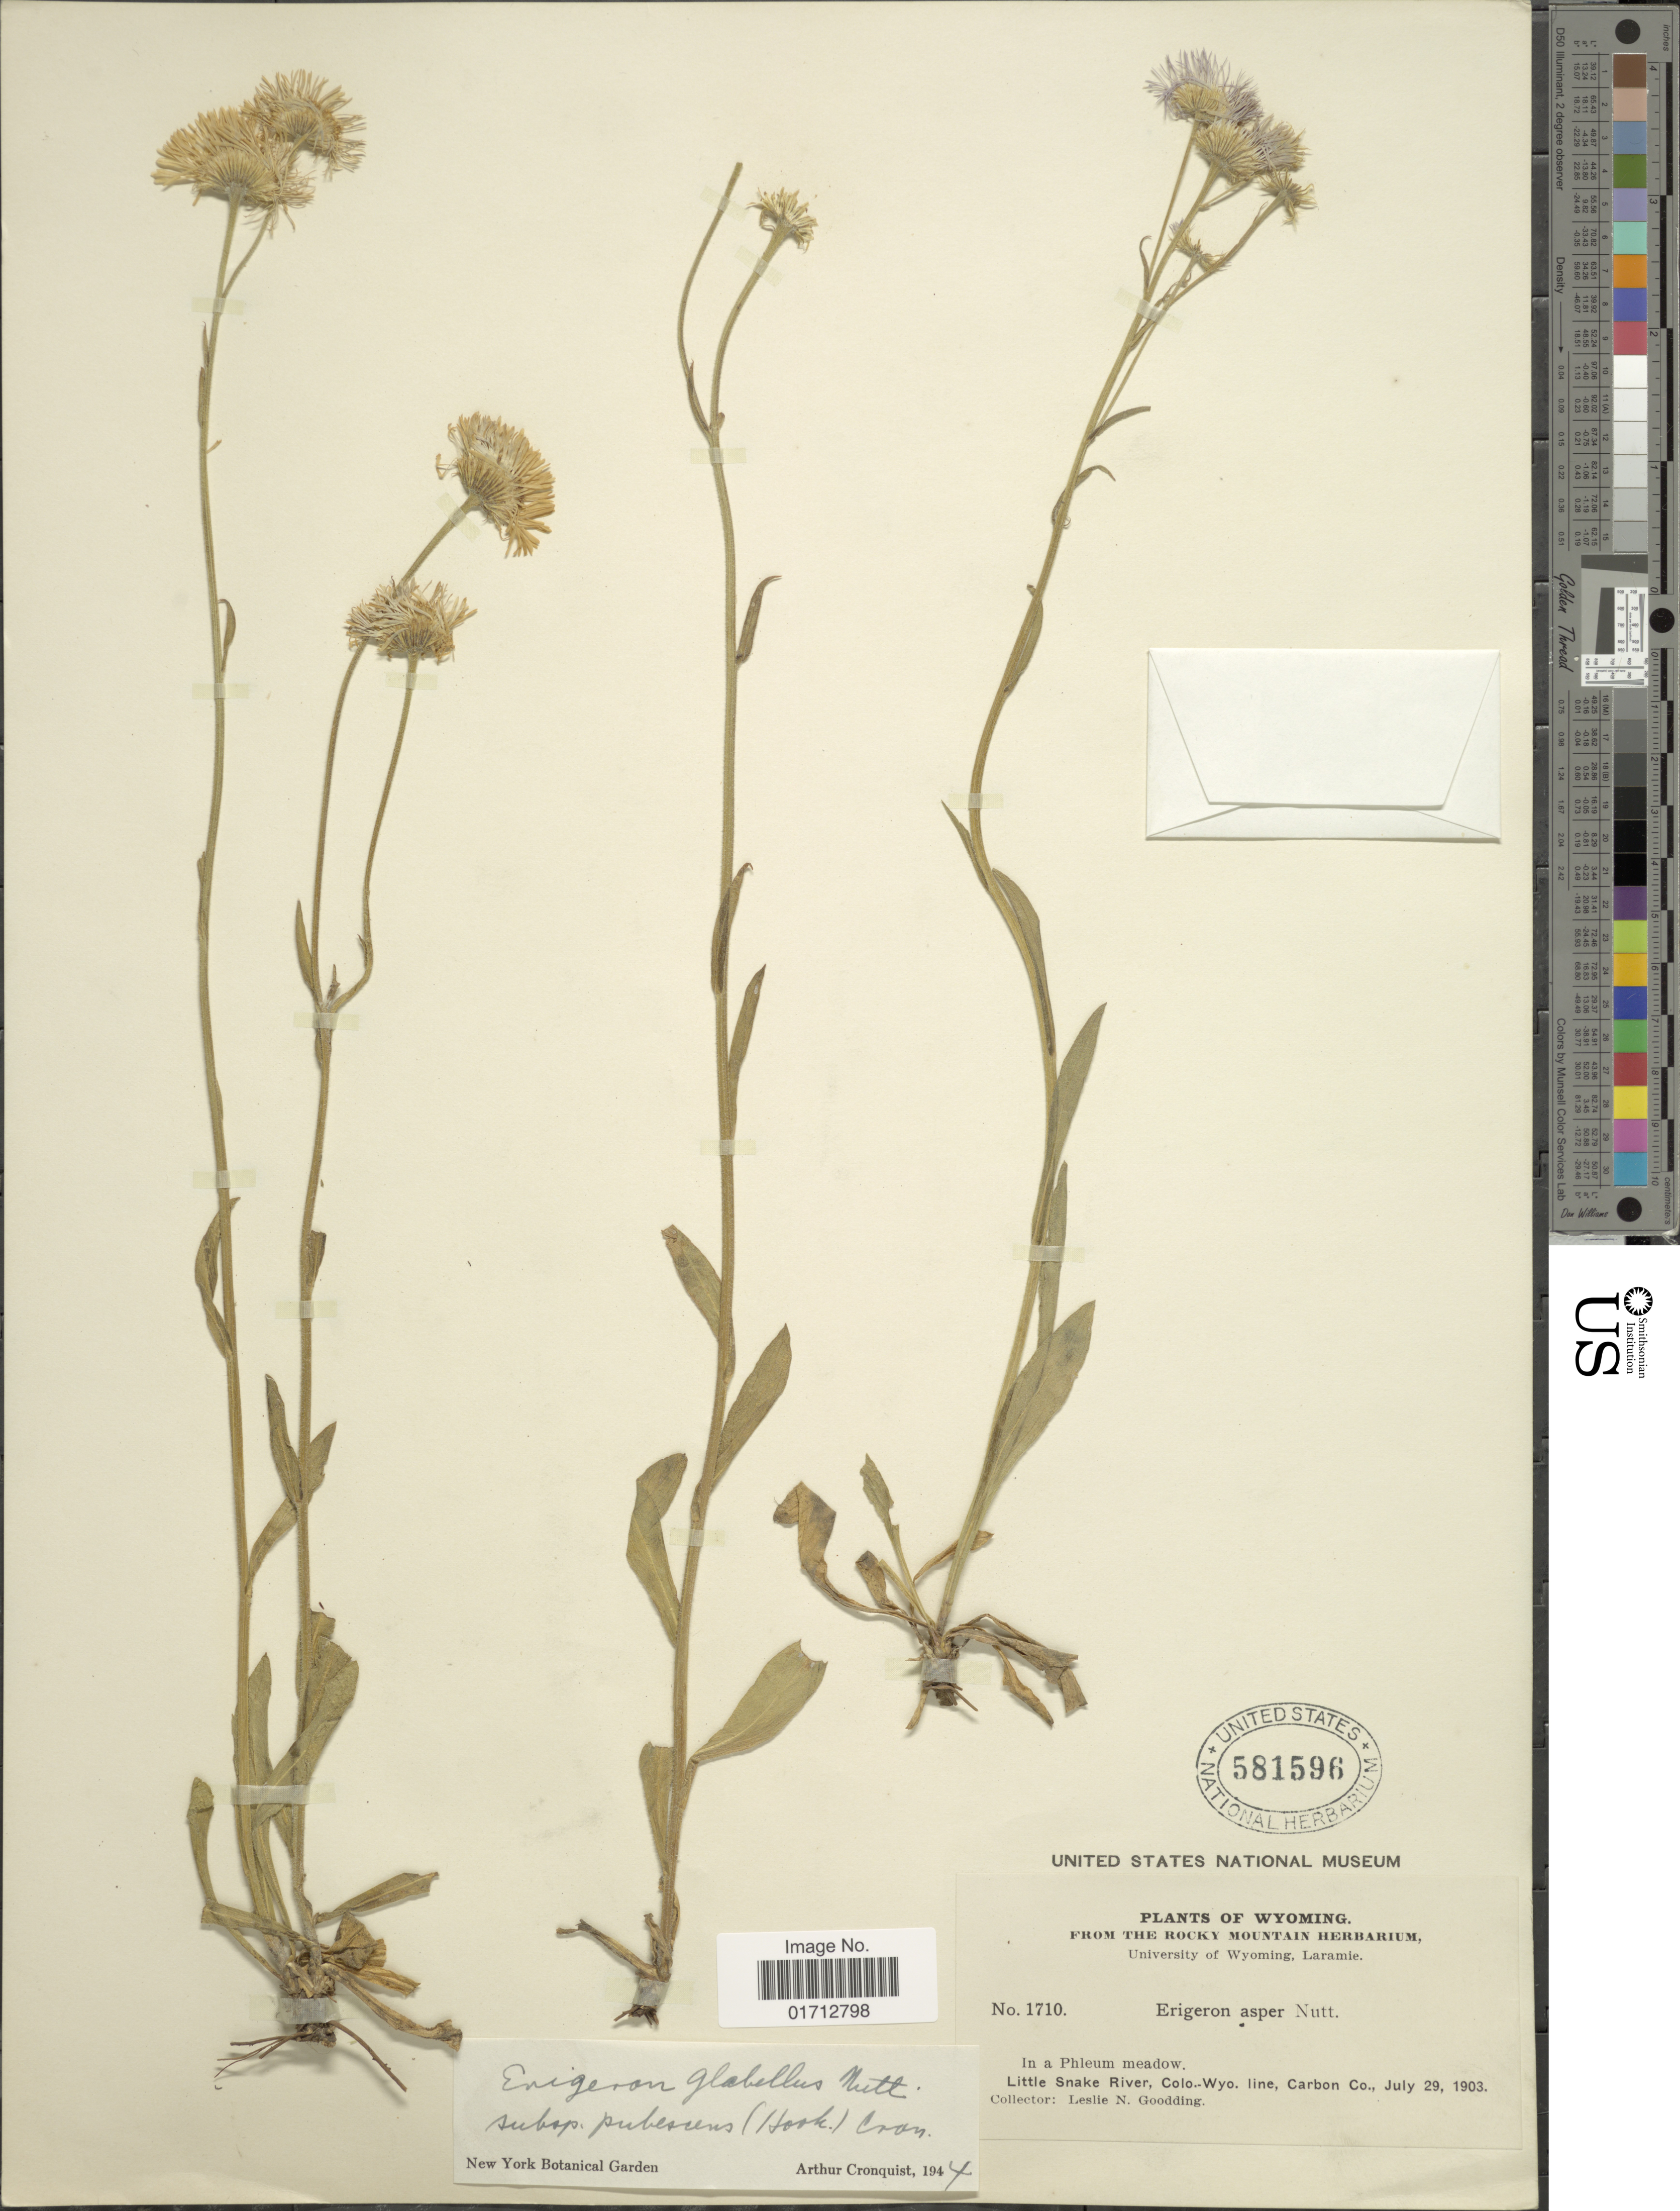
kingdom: Plantae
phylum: Tracheophyta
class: Magnoliopsida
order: Asterales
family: Asteraceae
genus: Erigeron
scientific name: Erigeron glabellus subsp. pubescens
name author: (Hook.) Cronq.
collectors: L. N. Goodding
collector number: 1710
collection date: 1903-07-29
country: United States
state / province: Wyoming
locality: Little Snake River, Col.-Wyo. line, Carbon Co.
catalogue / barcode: US 581596